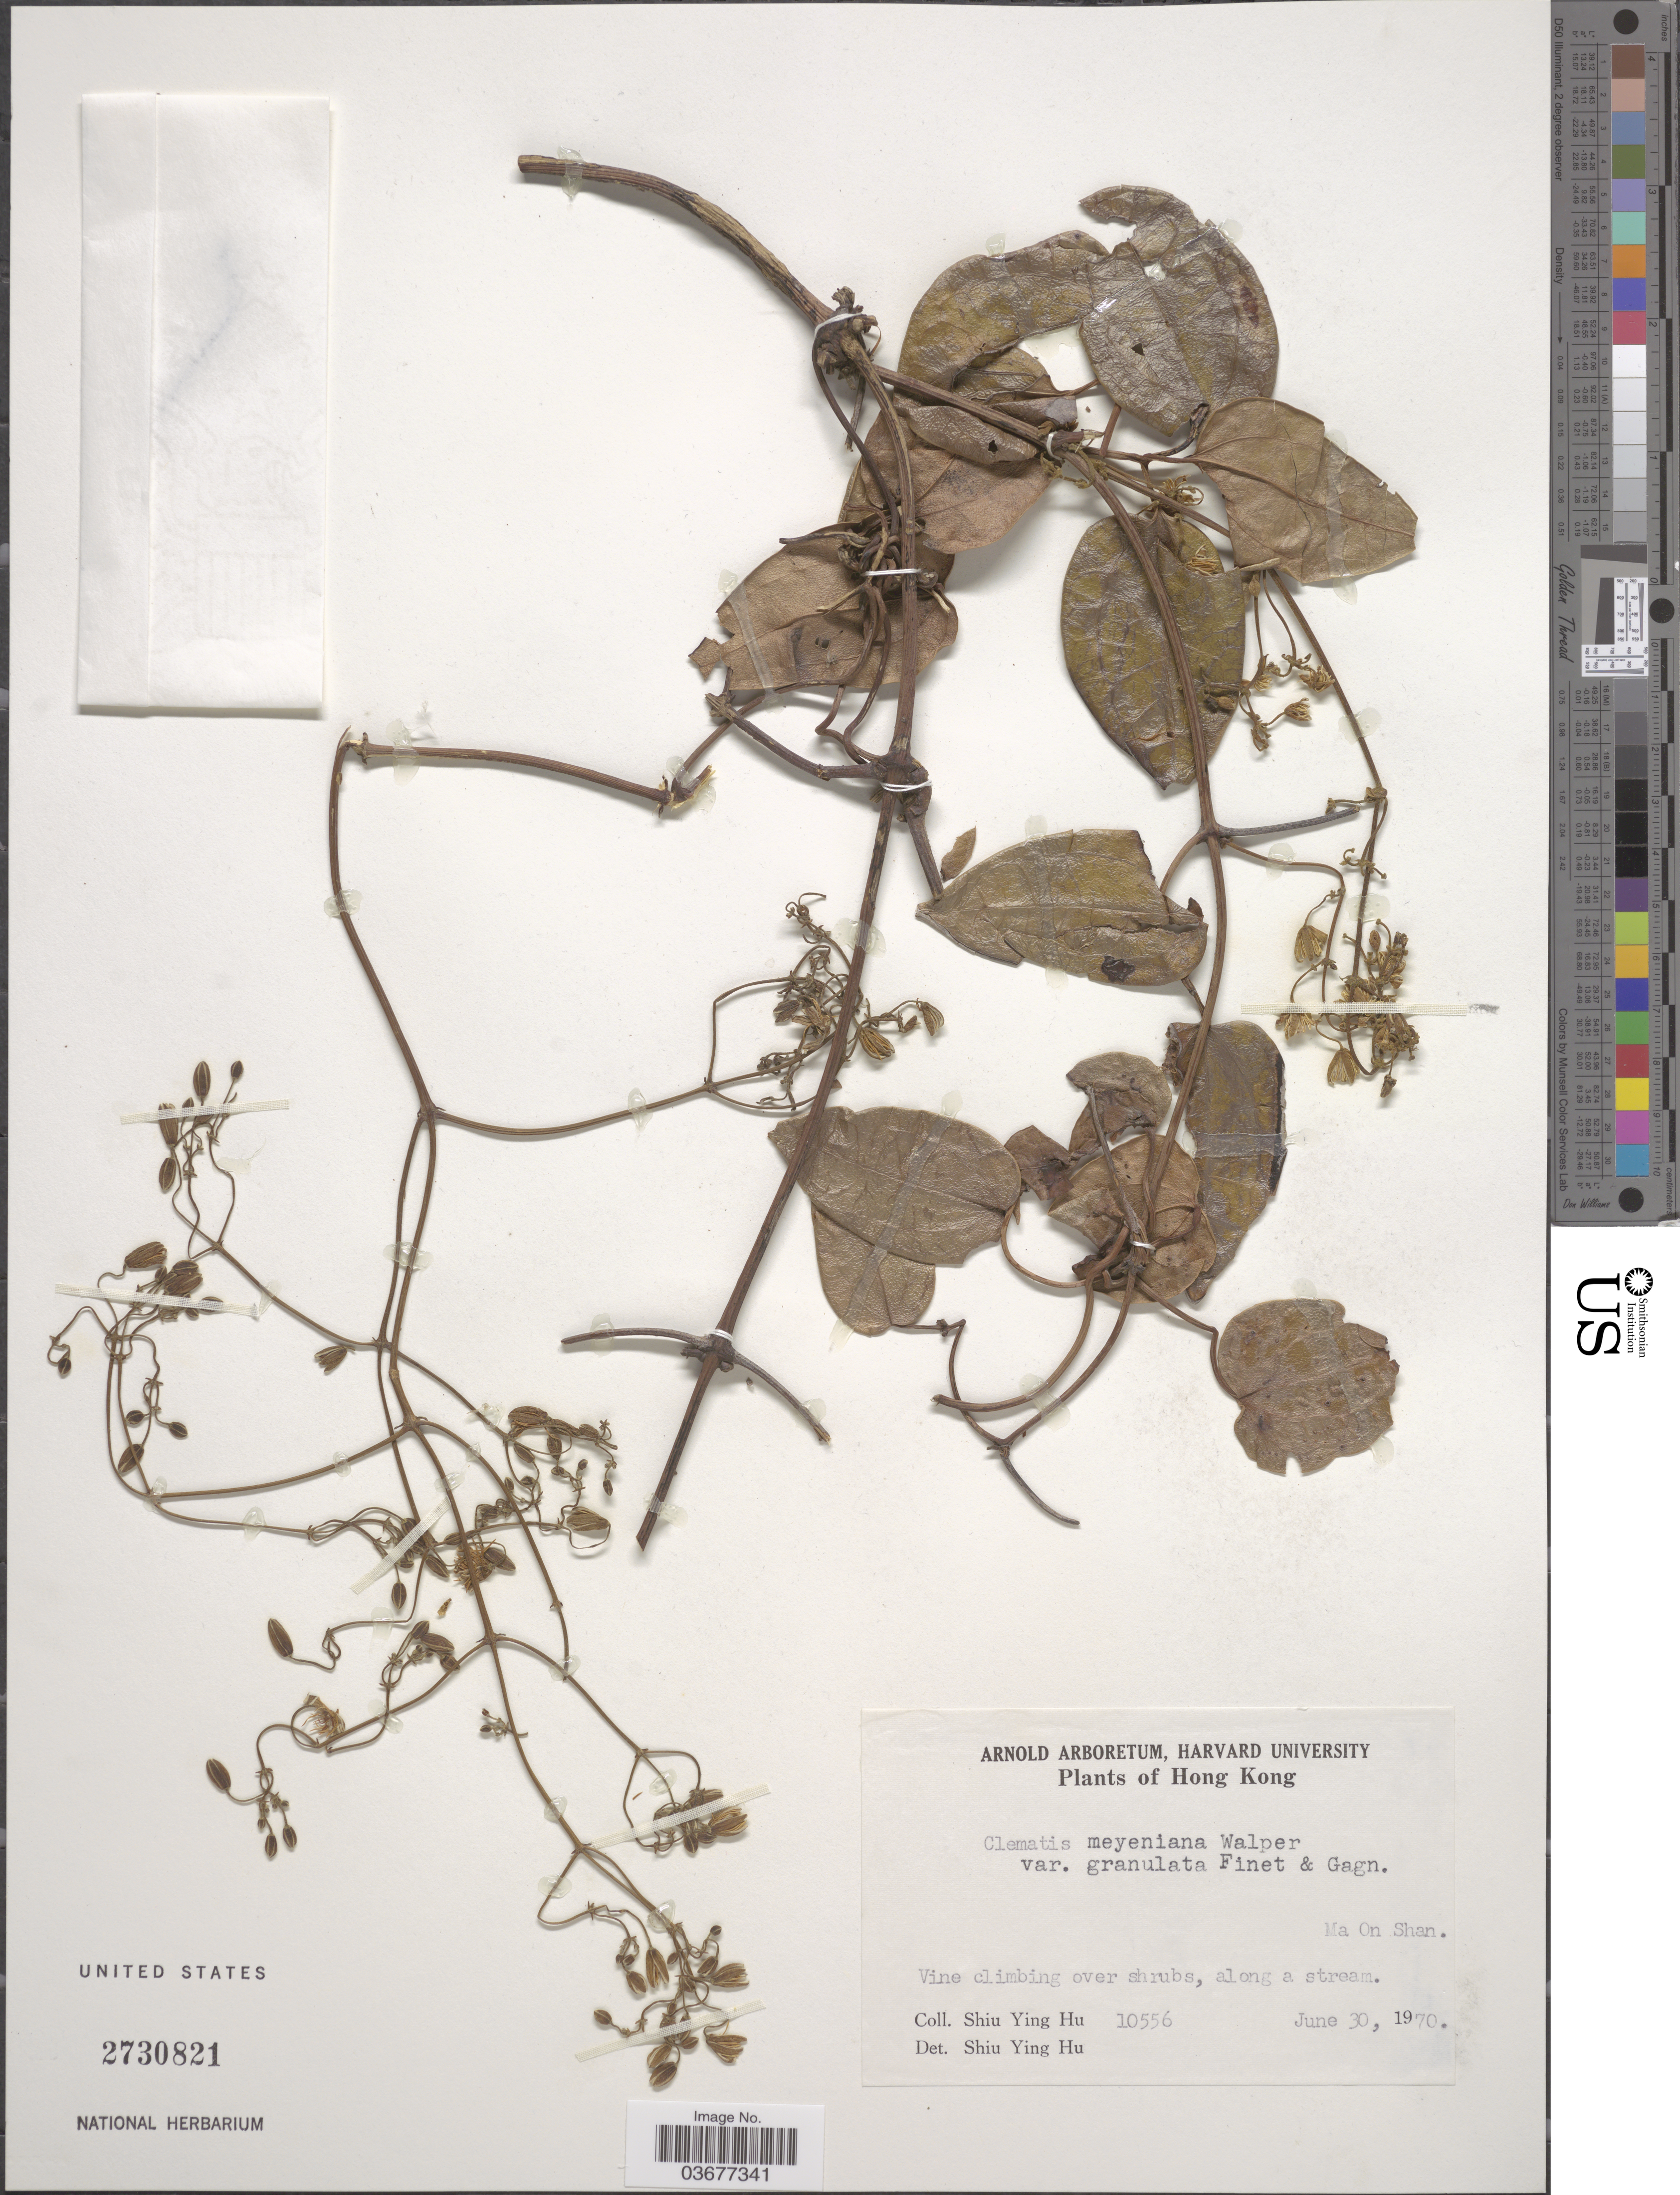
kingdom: Plantae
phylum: Tracheophyta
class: Magnoliopsida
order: Ranunculales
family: Ranunculaceae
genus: Clematis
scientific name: Clematis meyeniana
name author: Walp.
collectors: S. Y. Hu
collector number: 10556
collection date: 1970-06-30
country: China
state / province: Hong Kong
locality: Ma On Shan.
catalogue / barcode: US 2730821